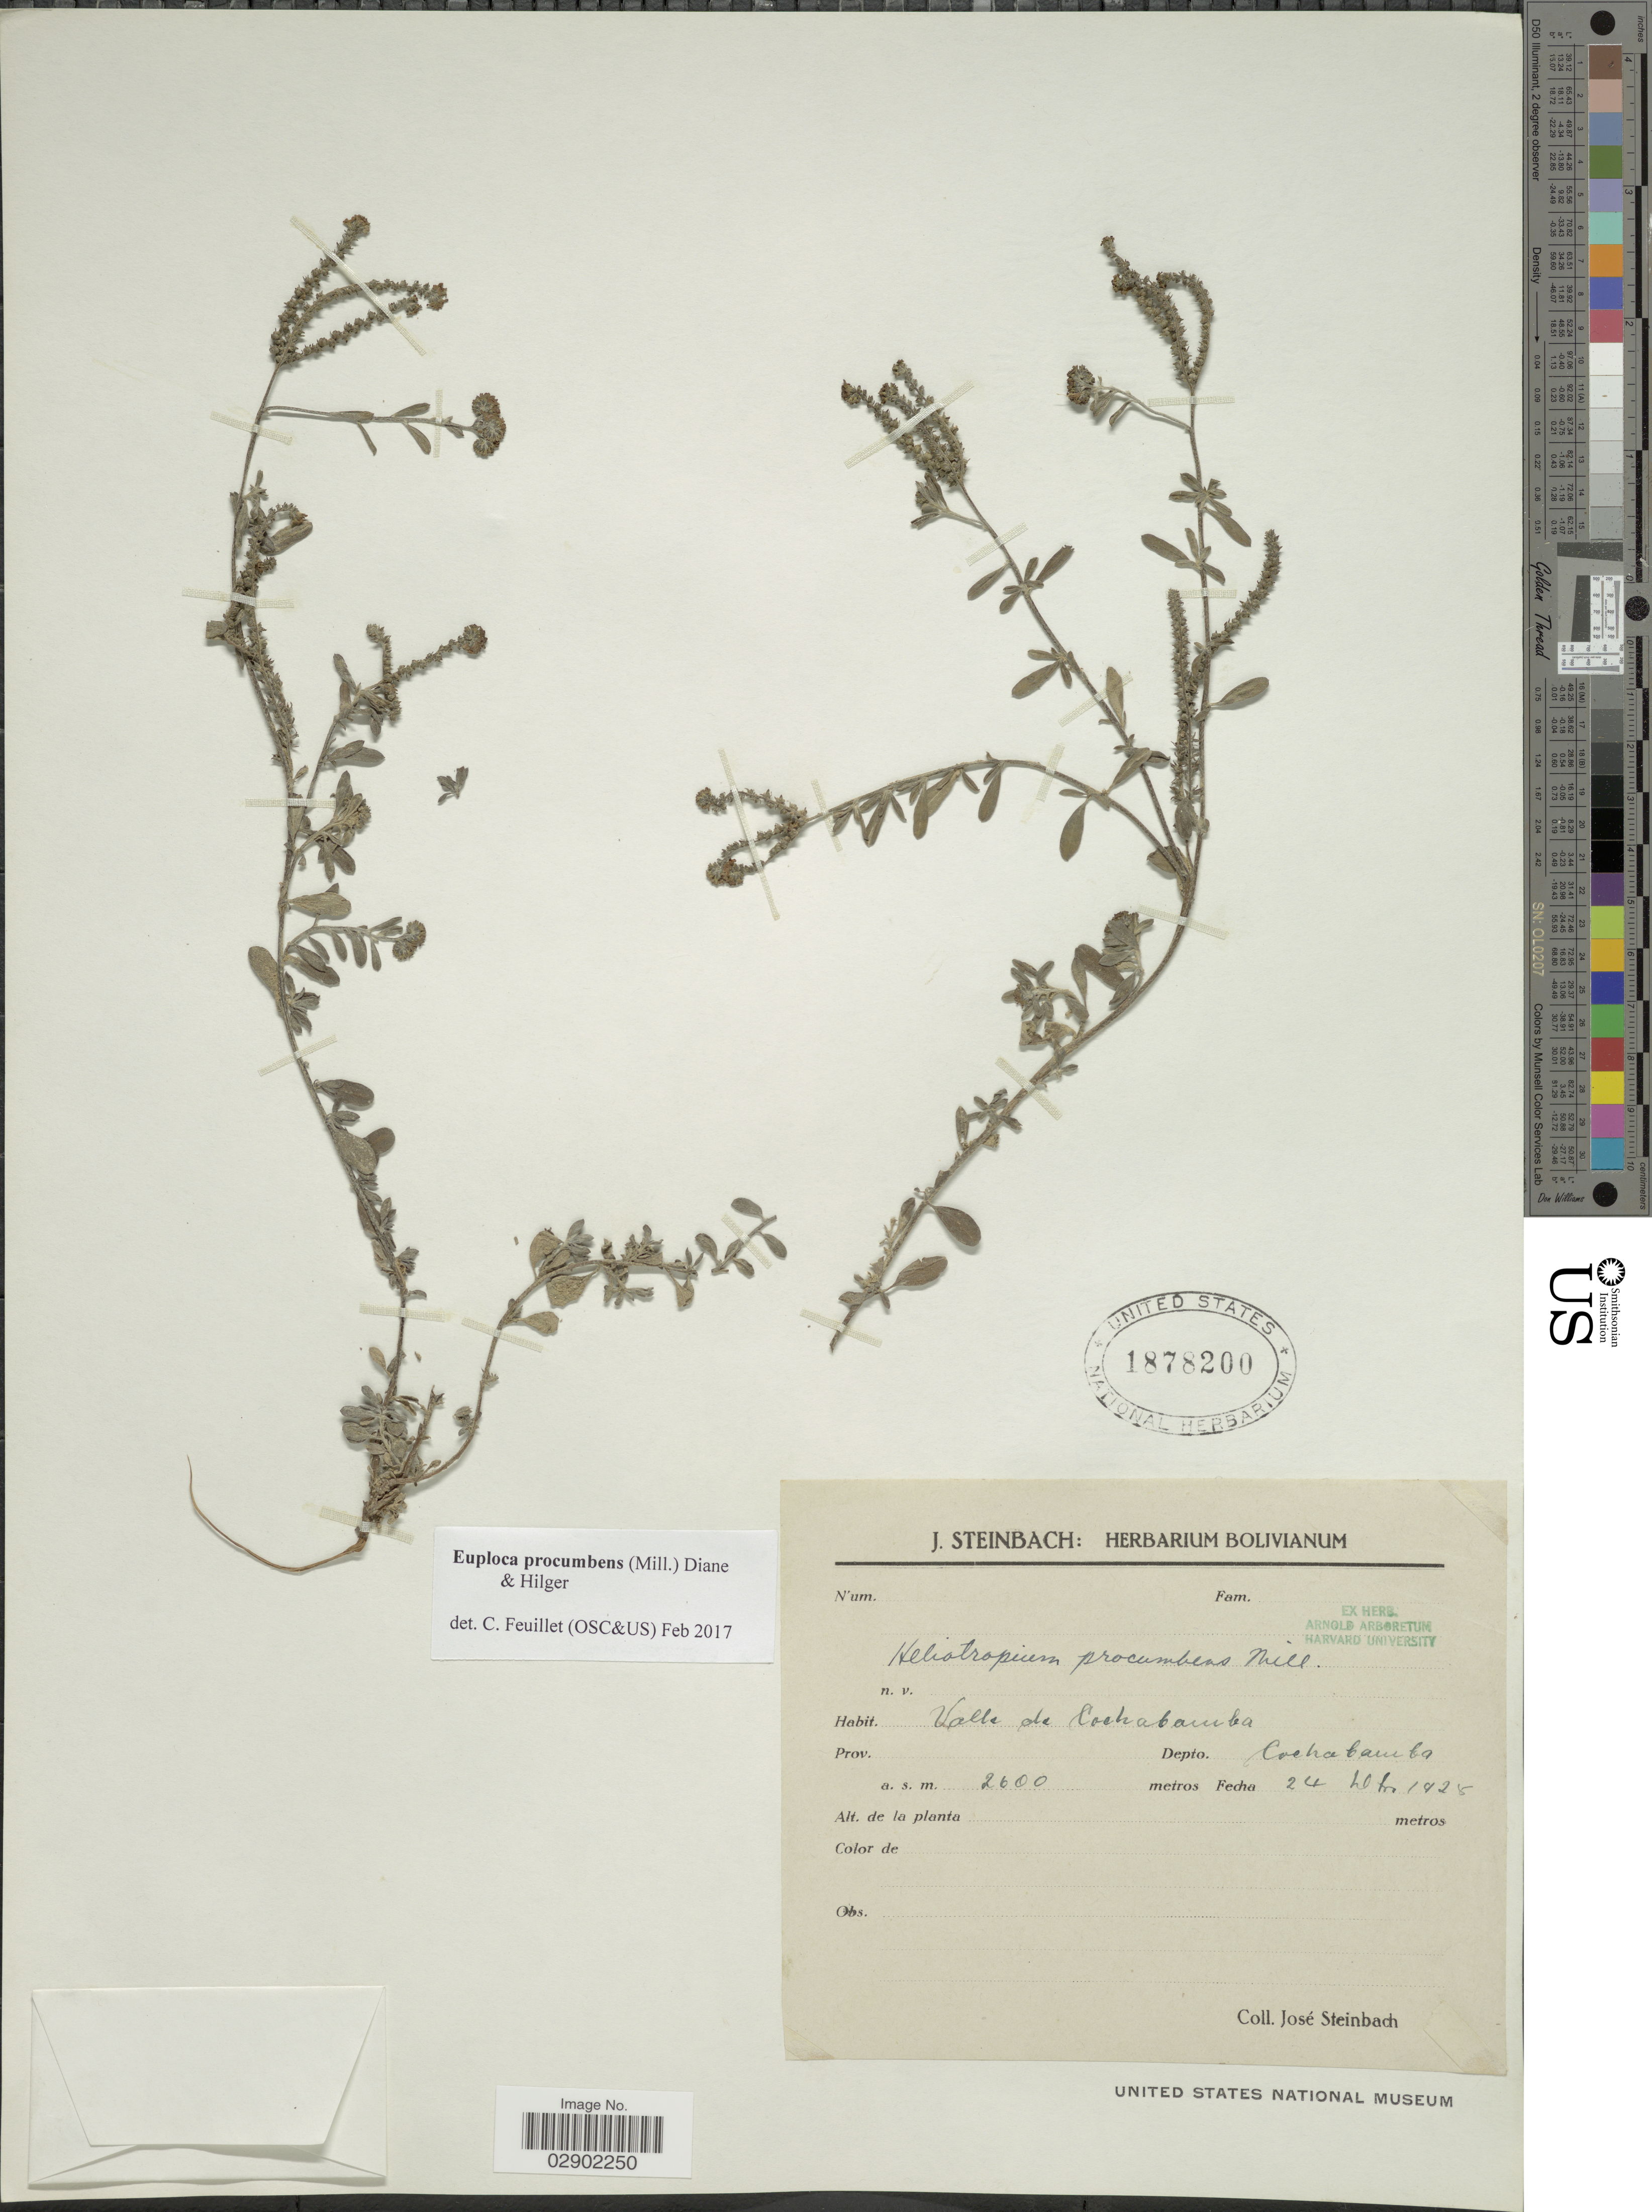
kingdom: Plantae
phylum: Tracheophyta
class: Magnoliopsida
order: Boraginales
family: Heliotropiaceae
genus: Euploca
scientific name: Euploca procumbens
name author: (Mill.) Diane & Hilger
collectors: J. Steinbach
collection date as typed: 24 ! 1925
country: Bolivia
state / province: Cochabamba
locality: Valle de Cochabamba. Depto. Cochabamba.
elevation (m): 2600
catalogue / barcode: US 1878200